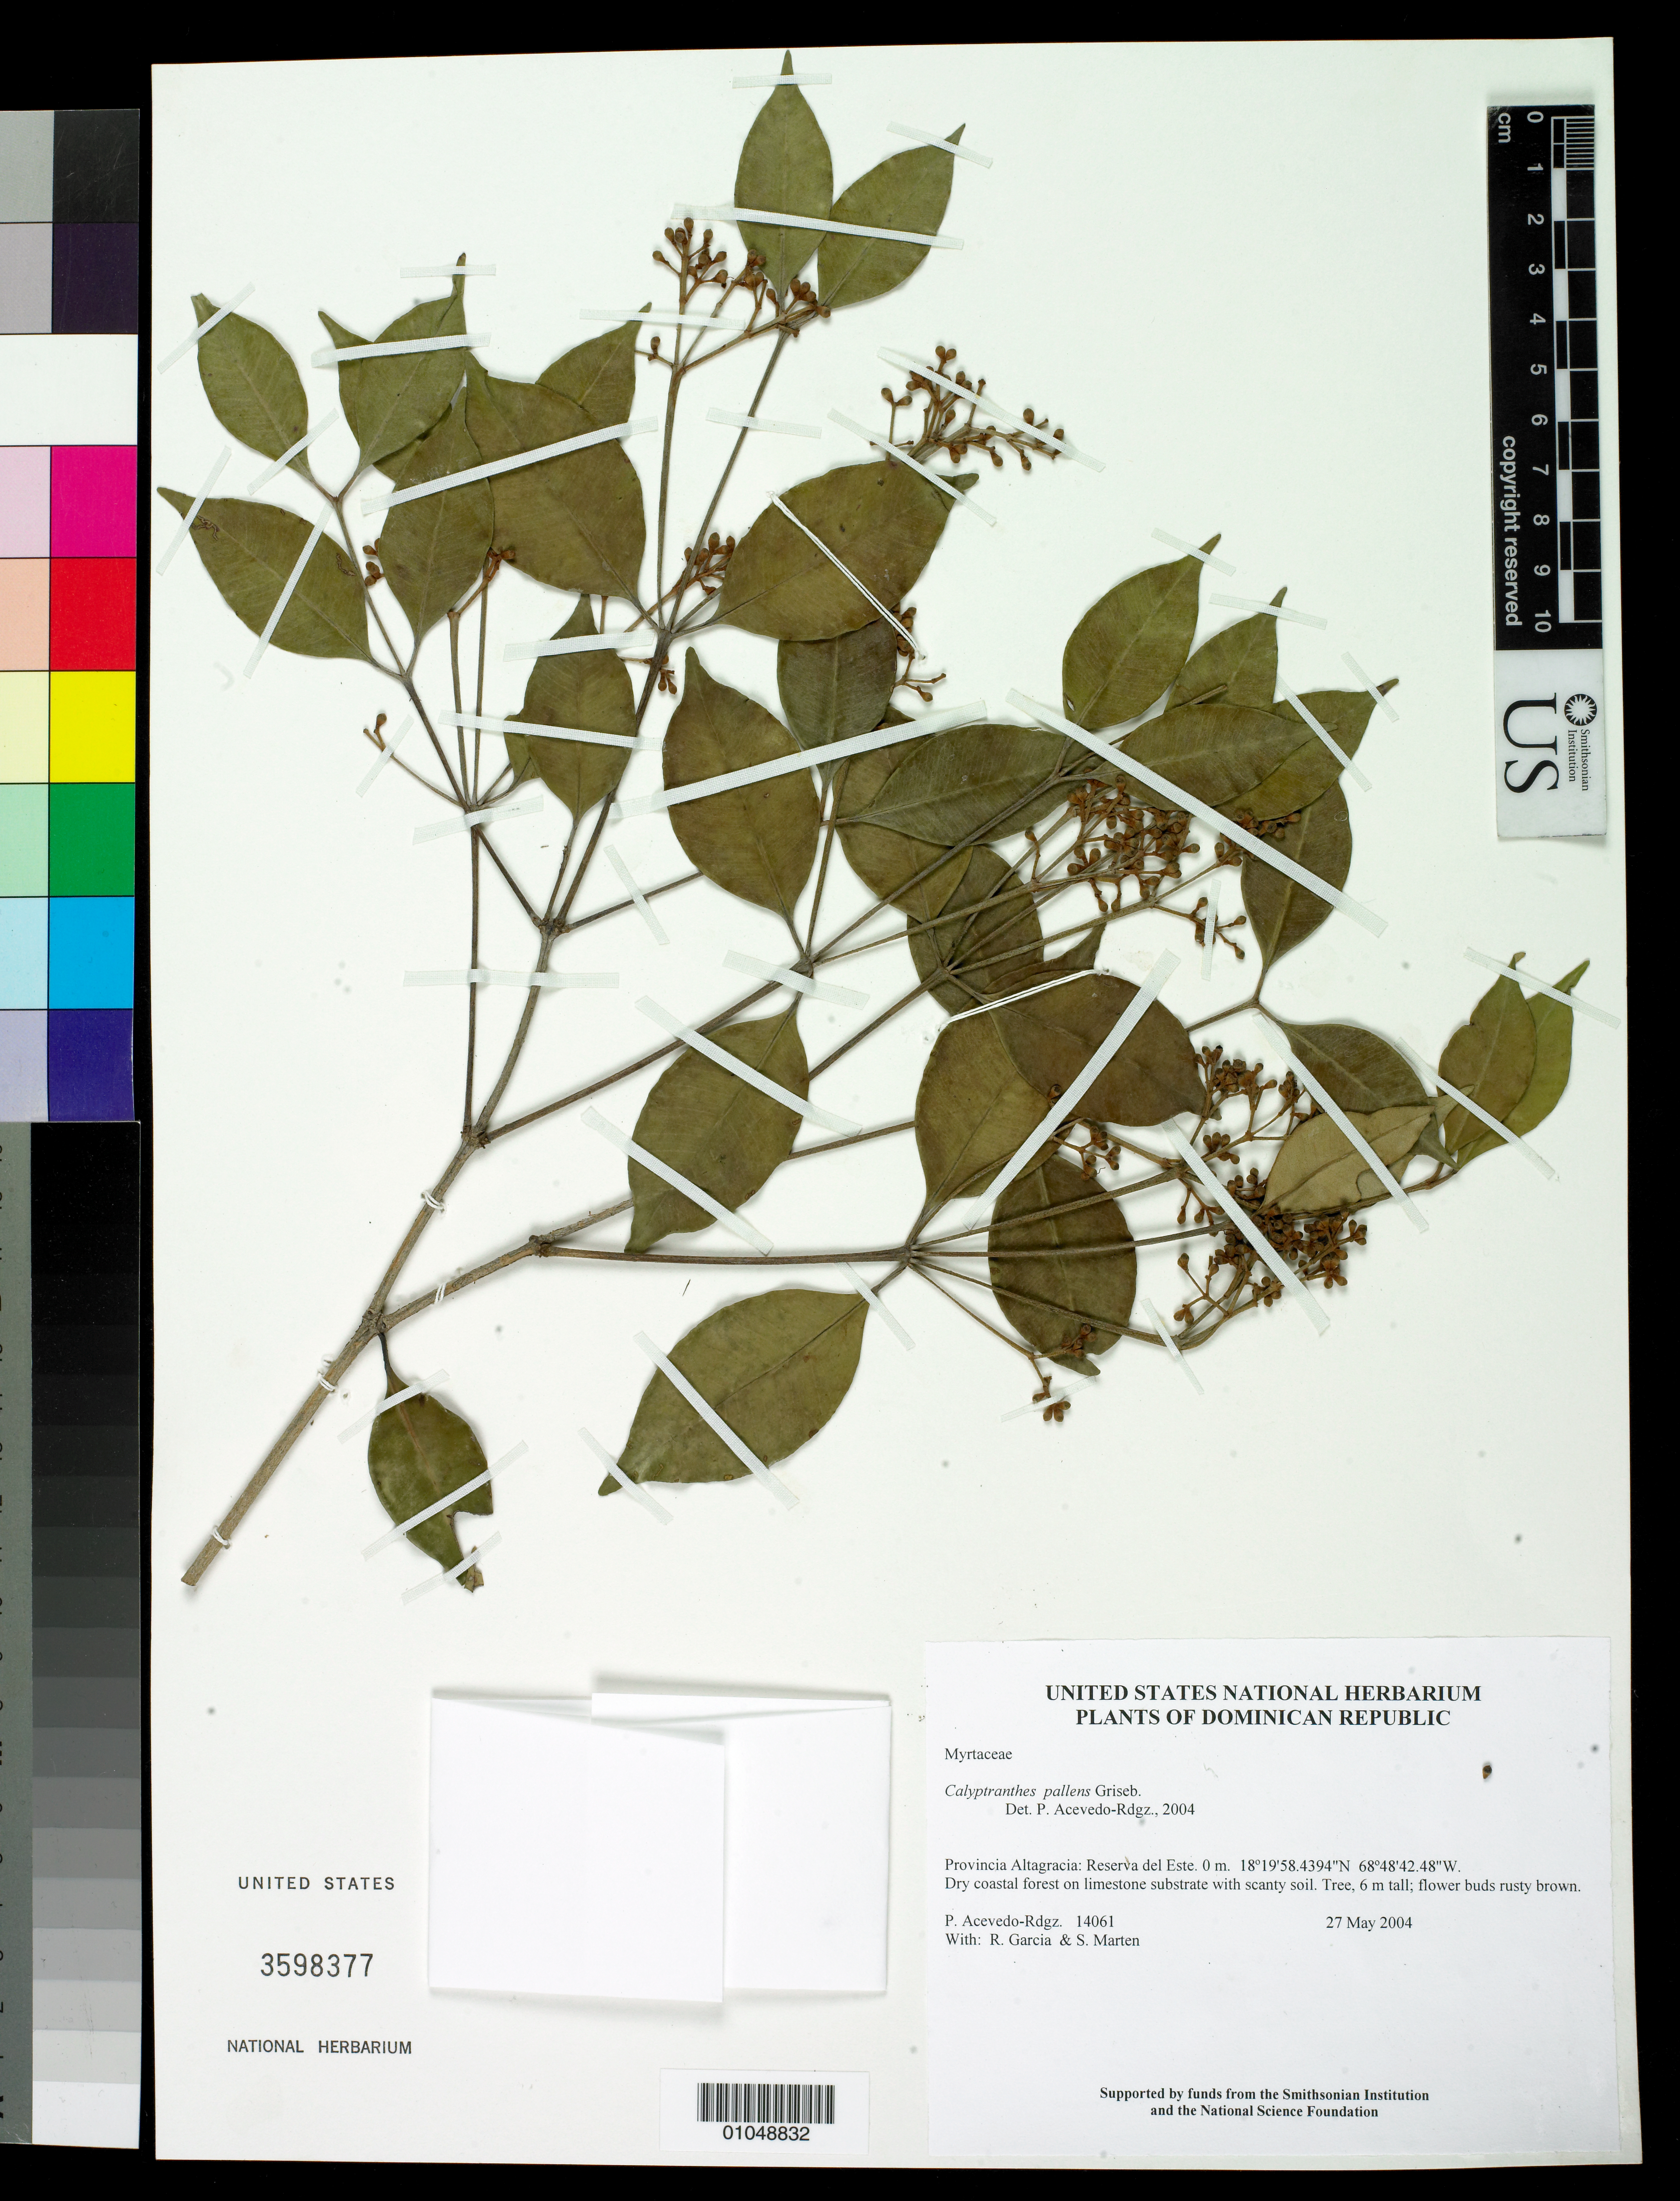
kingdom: Plantae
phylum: Tracheophyta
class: Magnoliopsida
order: Myrtales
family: Myrtaceae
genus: Myrcia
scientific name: Myrcia neopallens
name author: A.R. Lourenço & E. Lucas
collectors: P. Acevedo-Rodr., R. G. García & S. Marten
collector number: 14061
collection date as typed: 27 May 2004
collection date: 2004-05-27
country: Dominican Republic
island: Hispaniola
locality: Provincia Altagracia: Reserva del Este.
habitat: Dry coastal forest on limestone substrate with scanty soil.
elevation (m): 0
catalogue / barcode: US 3598377